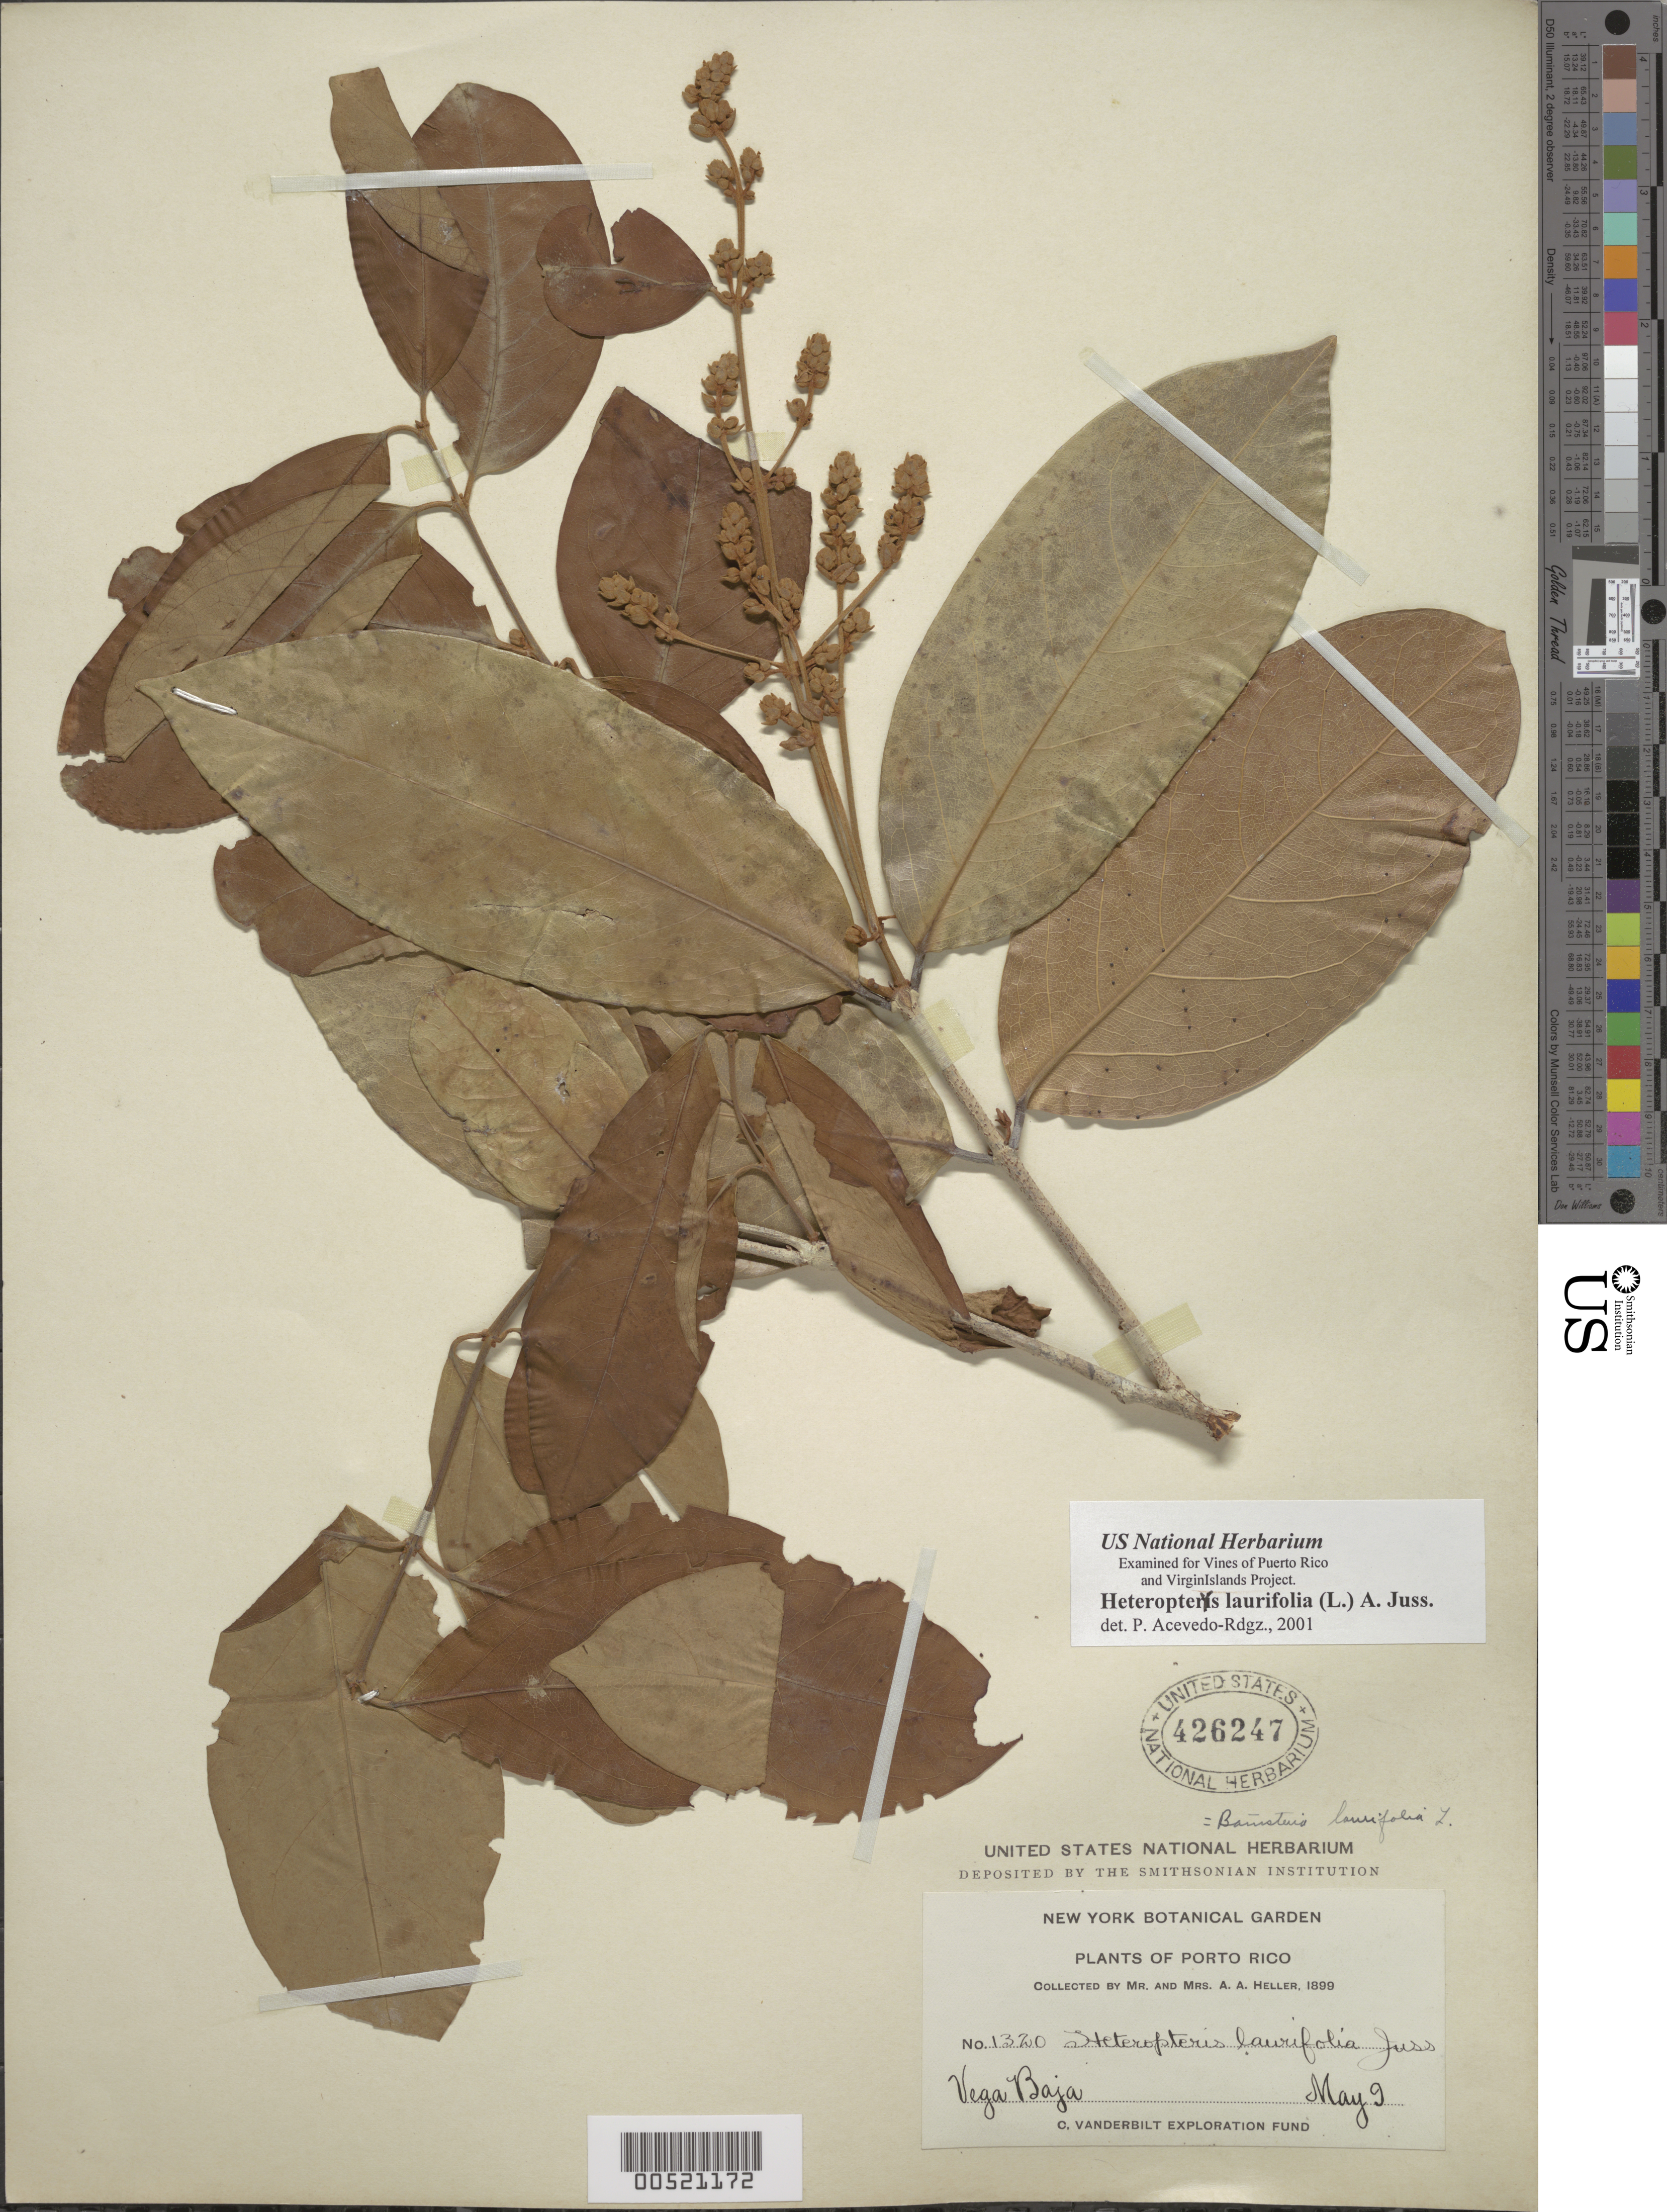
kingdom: Plantae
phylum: Tracheophyta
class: Magnoliopsida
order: Malpighiales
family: Malpighiaceae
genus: Heteropterys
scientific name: Heteropterys laurifolia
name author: (L.) A. Juss.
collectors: A. A. Heller & E. G. Heller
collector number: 1320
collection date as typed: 09 May 1899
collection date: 1899-05-09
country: Puerto Rico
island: Greater Antilles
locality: Vega Baja.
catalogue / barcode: US 426247